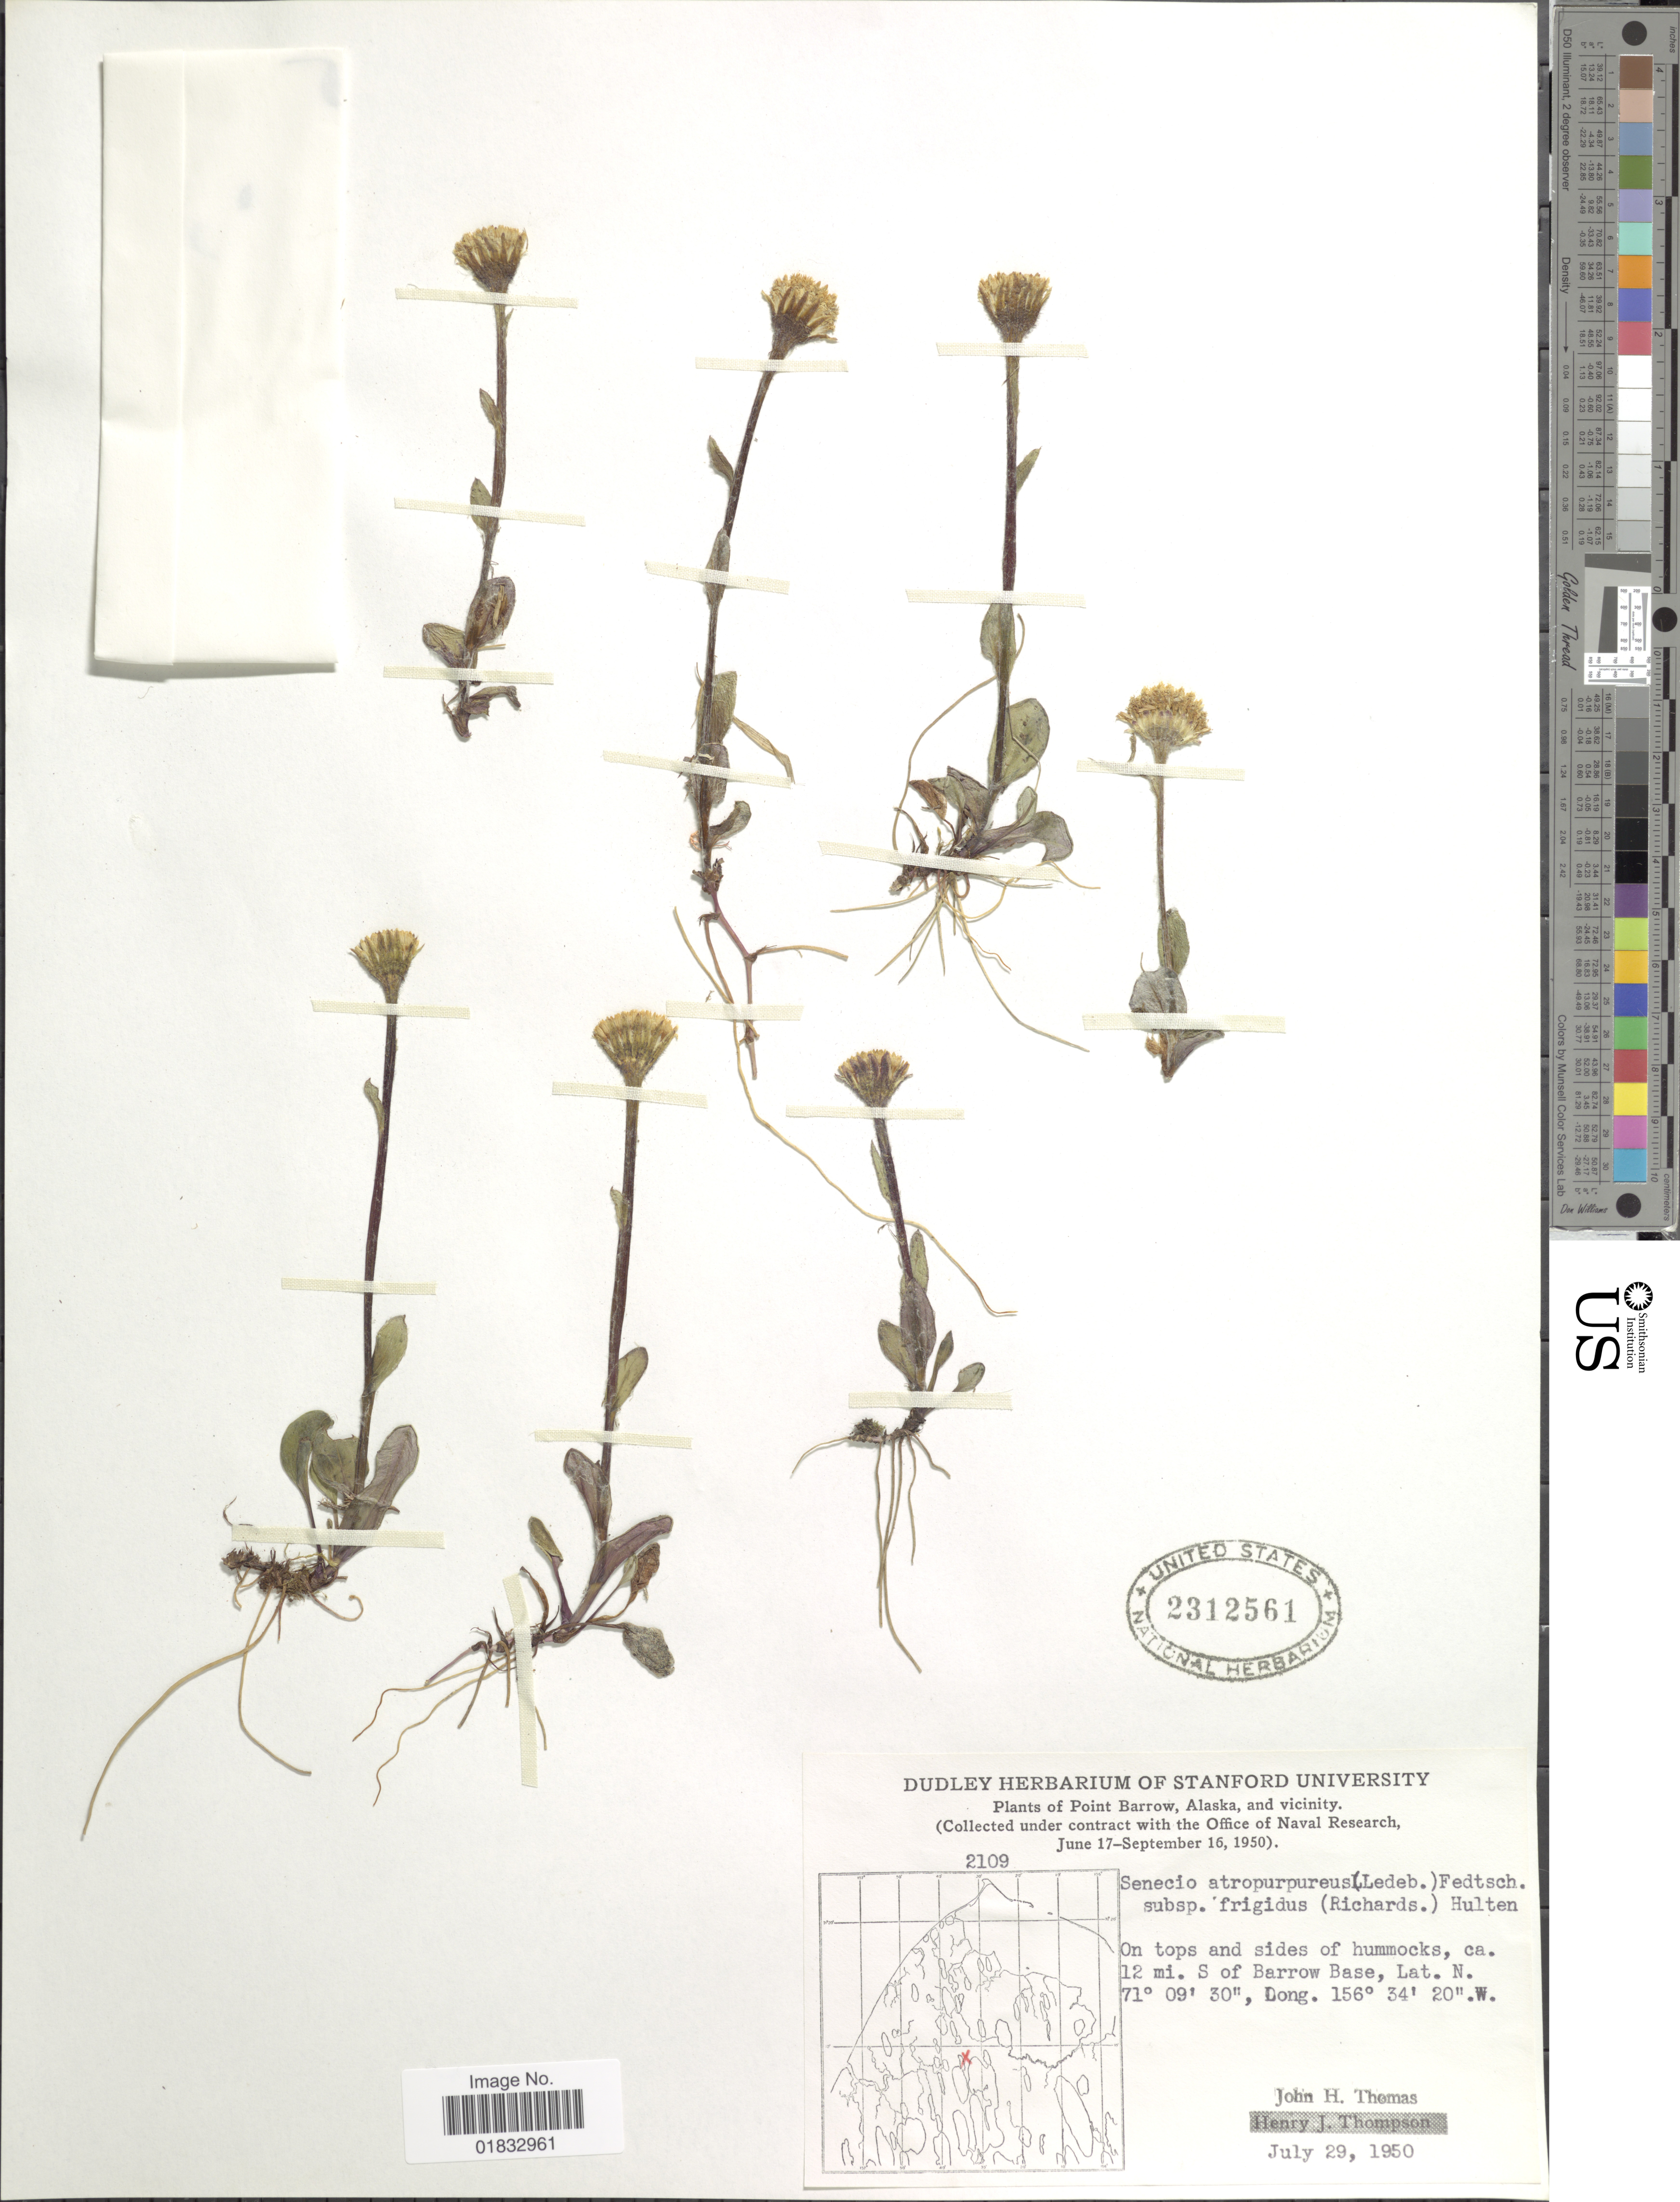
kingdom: Plantae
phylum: Tracheophyta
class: Magnoliopsida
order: Asterales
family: Asteraceae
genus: Tephroseris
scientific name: Tephroseris frigida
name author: (Richardson) Holub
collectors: J. H. Thomas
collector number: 2109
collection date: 1950-07-29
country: United States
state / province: Alaska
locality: Point Barrow, Alaska, and vicinity, On tops and sides of hummocks, ca. 12 mi S of Barrow Base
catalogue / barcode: US 2312561